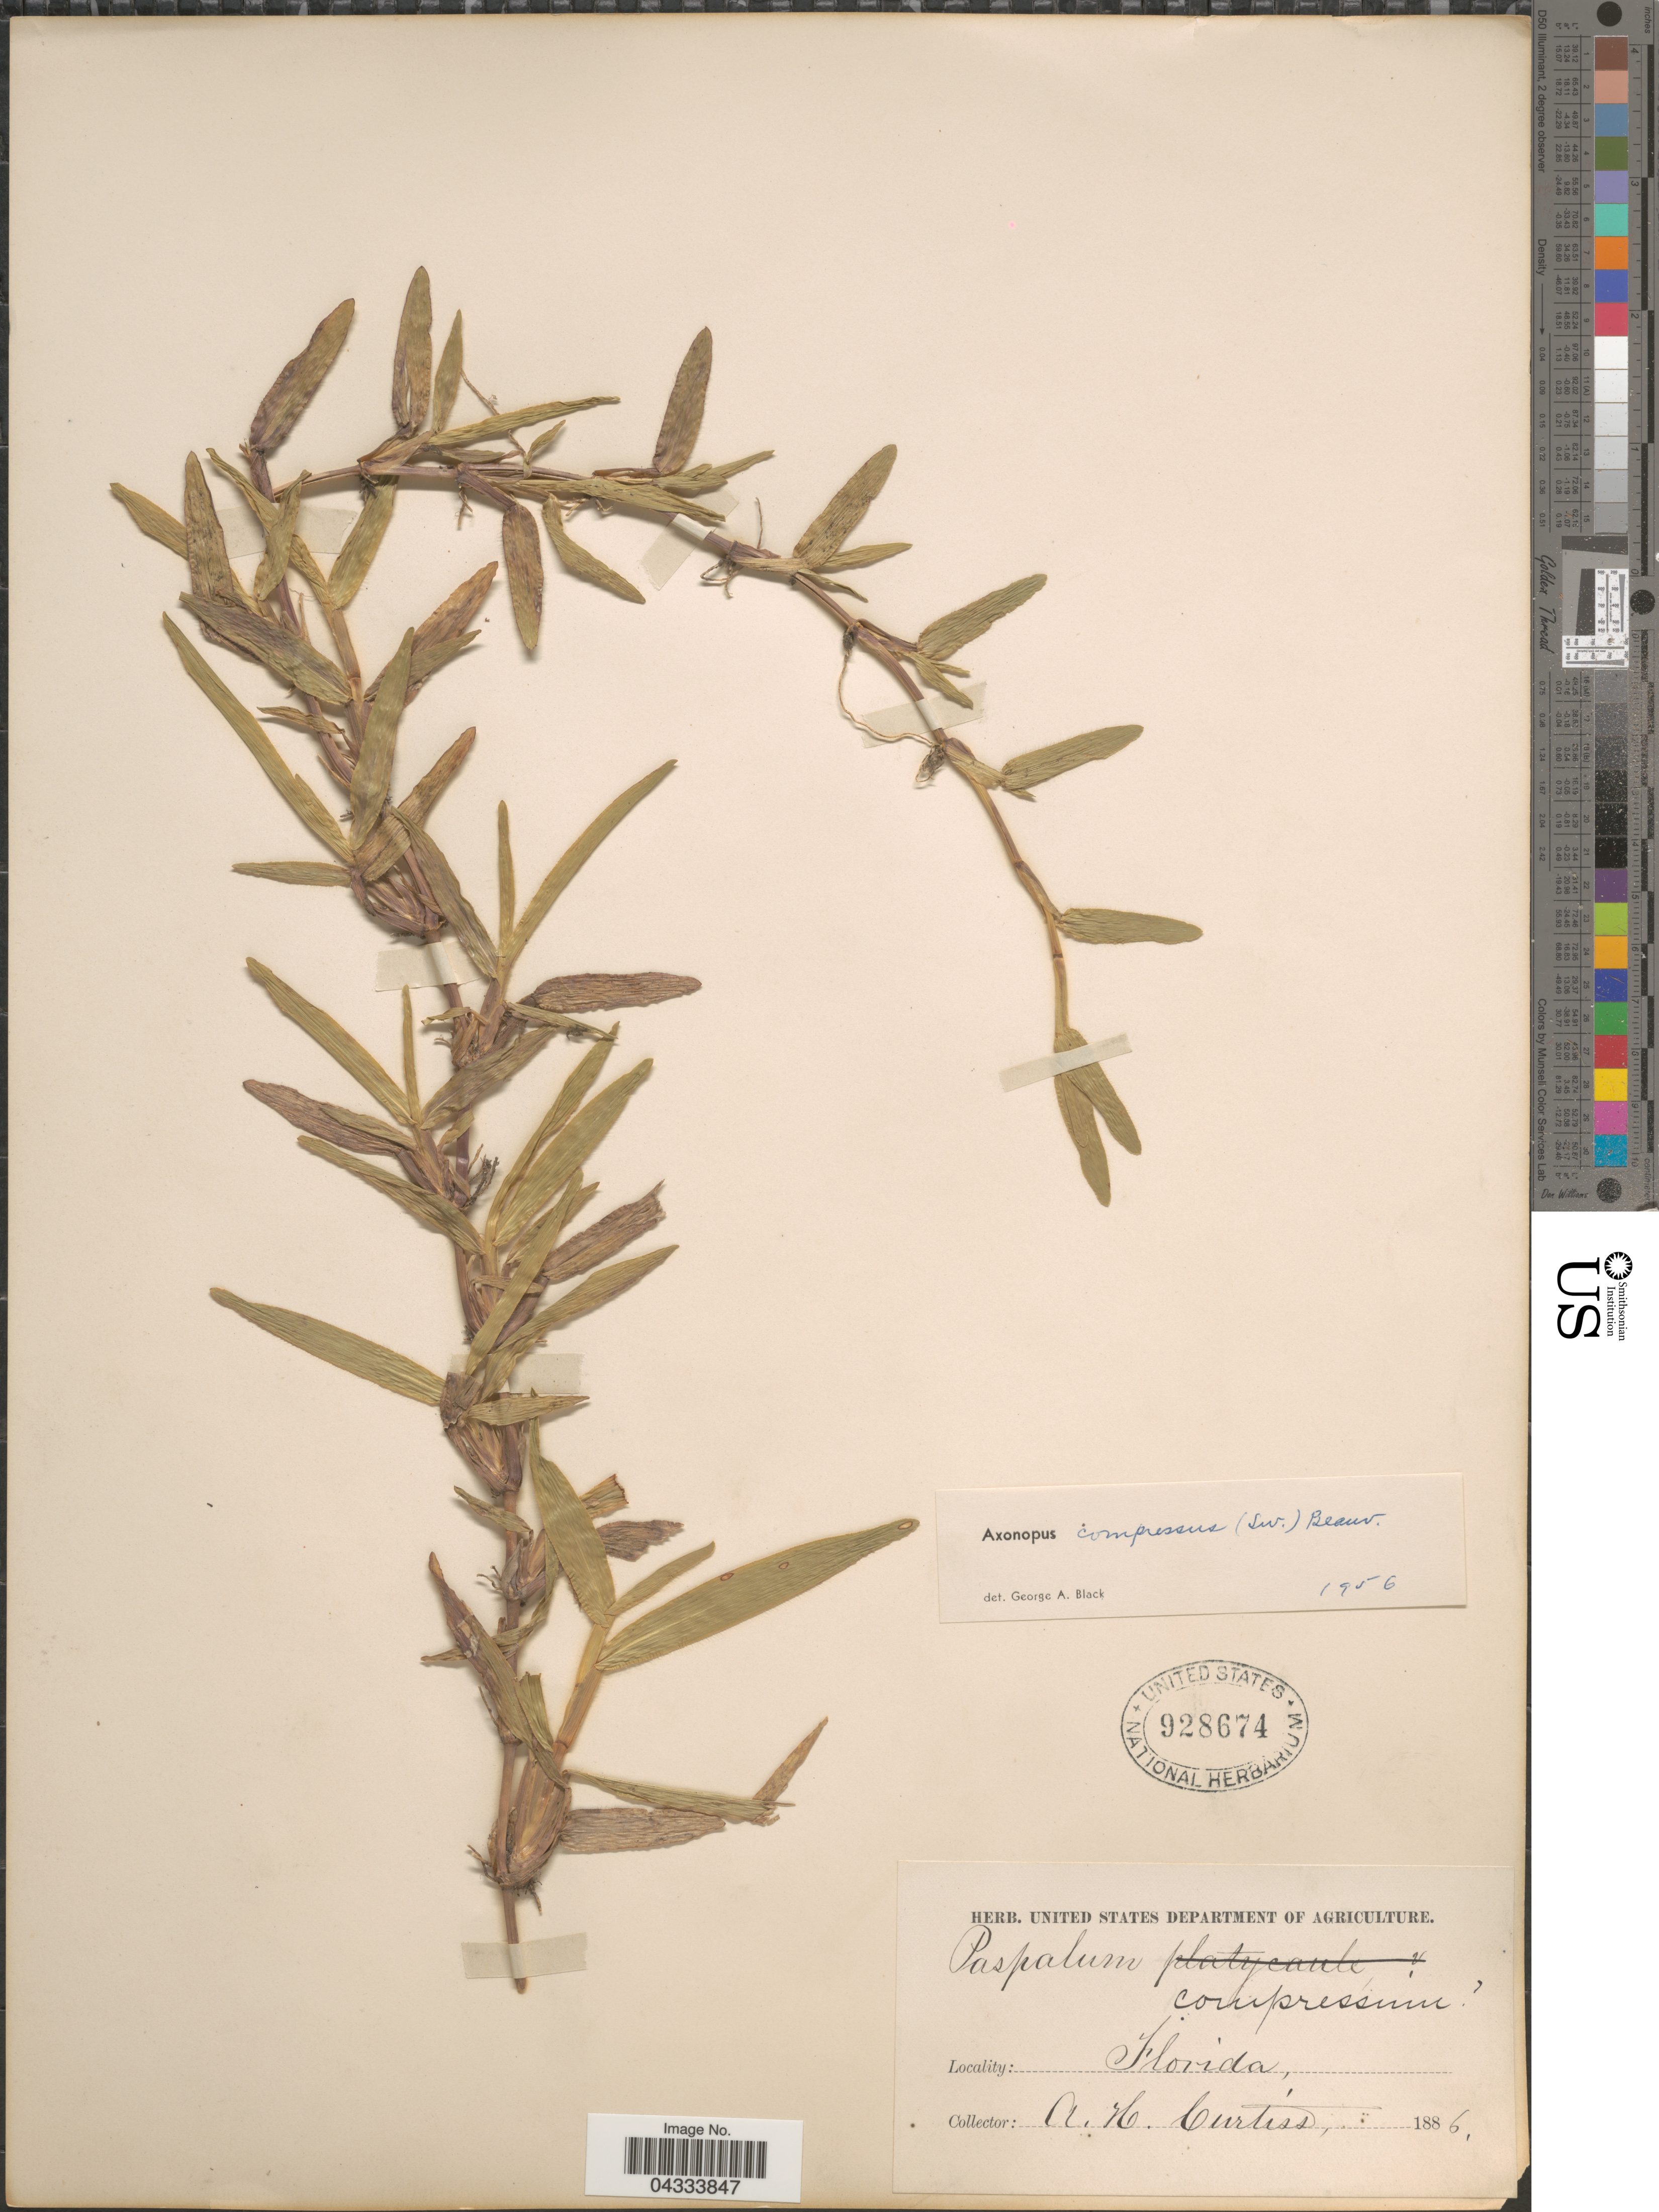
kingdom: Plantae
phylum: Tracheophyta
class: Liliopsida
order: Poales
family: Poaceae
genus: Axonopus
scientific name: Axonopus compressus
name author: (Sw.) P. Beauv.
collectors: A. H. Curtiss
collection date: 1886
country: United States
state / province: Florida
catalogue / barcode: US 928674